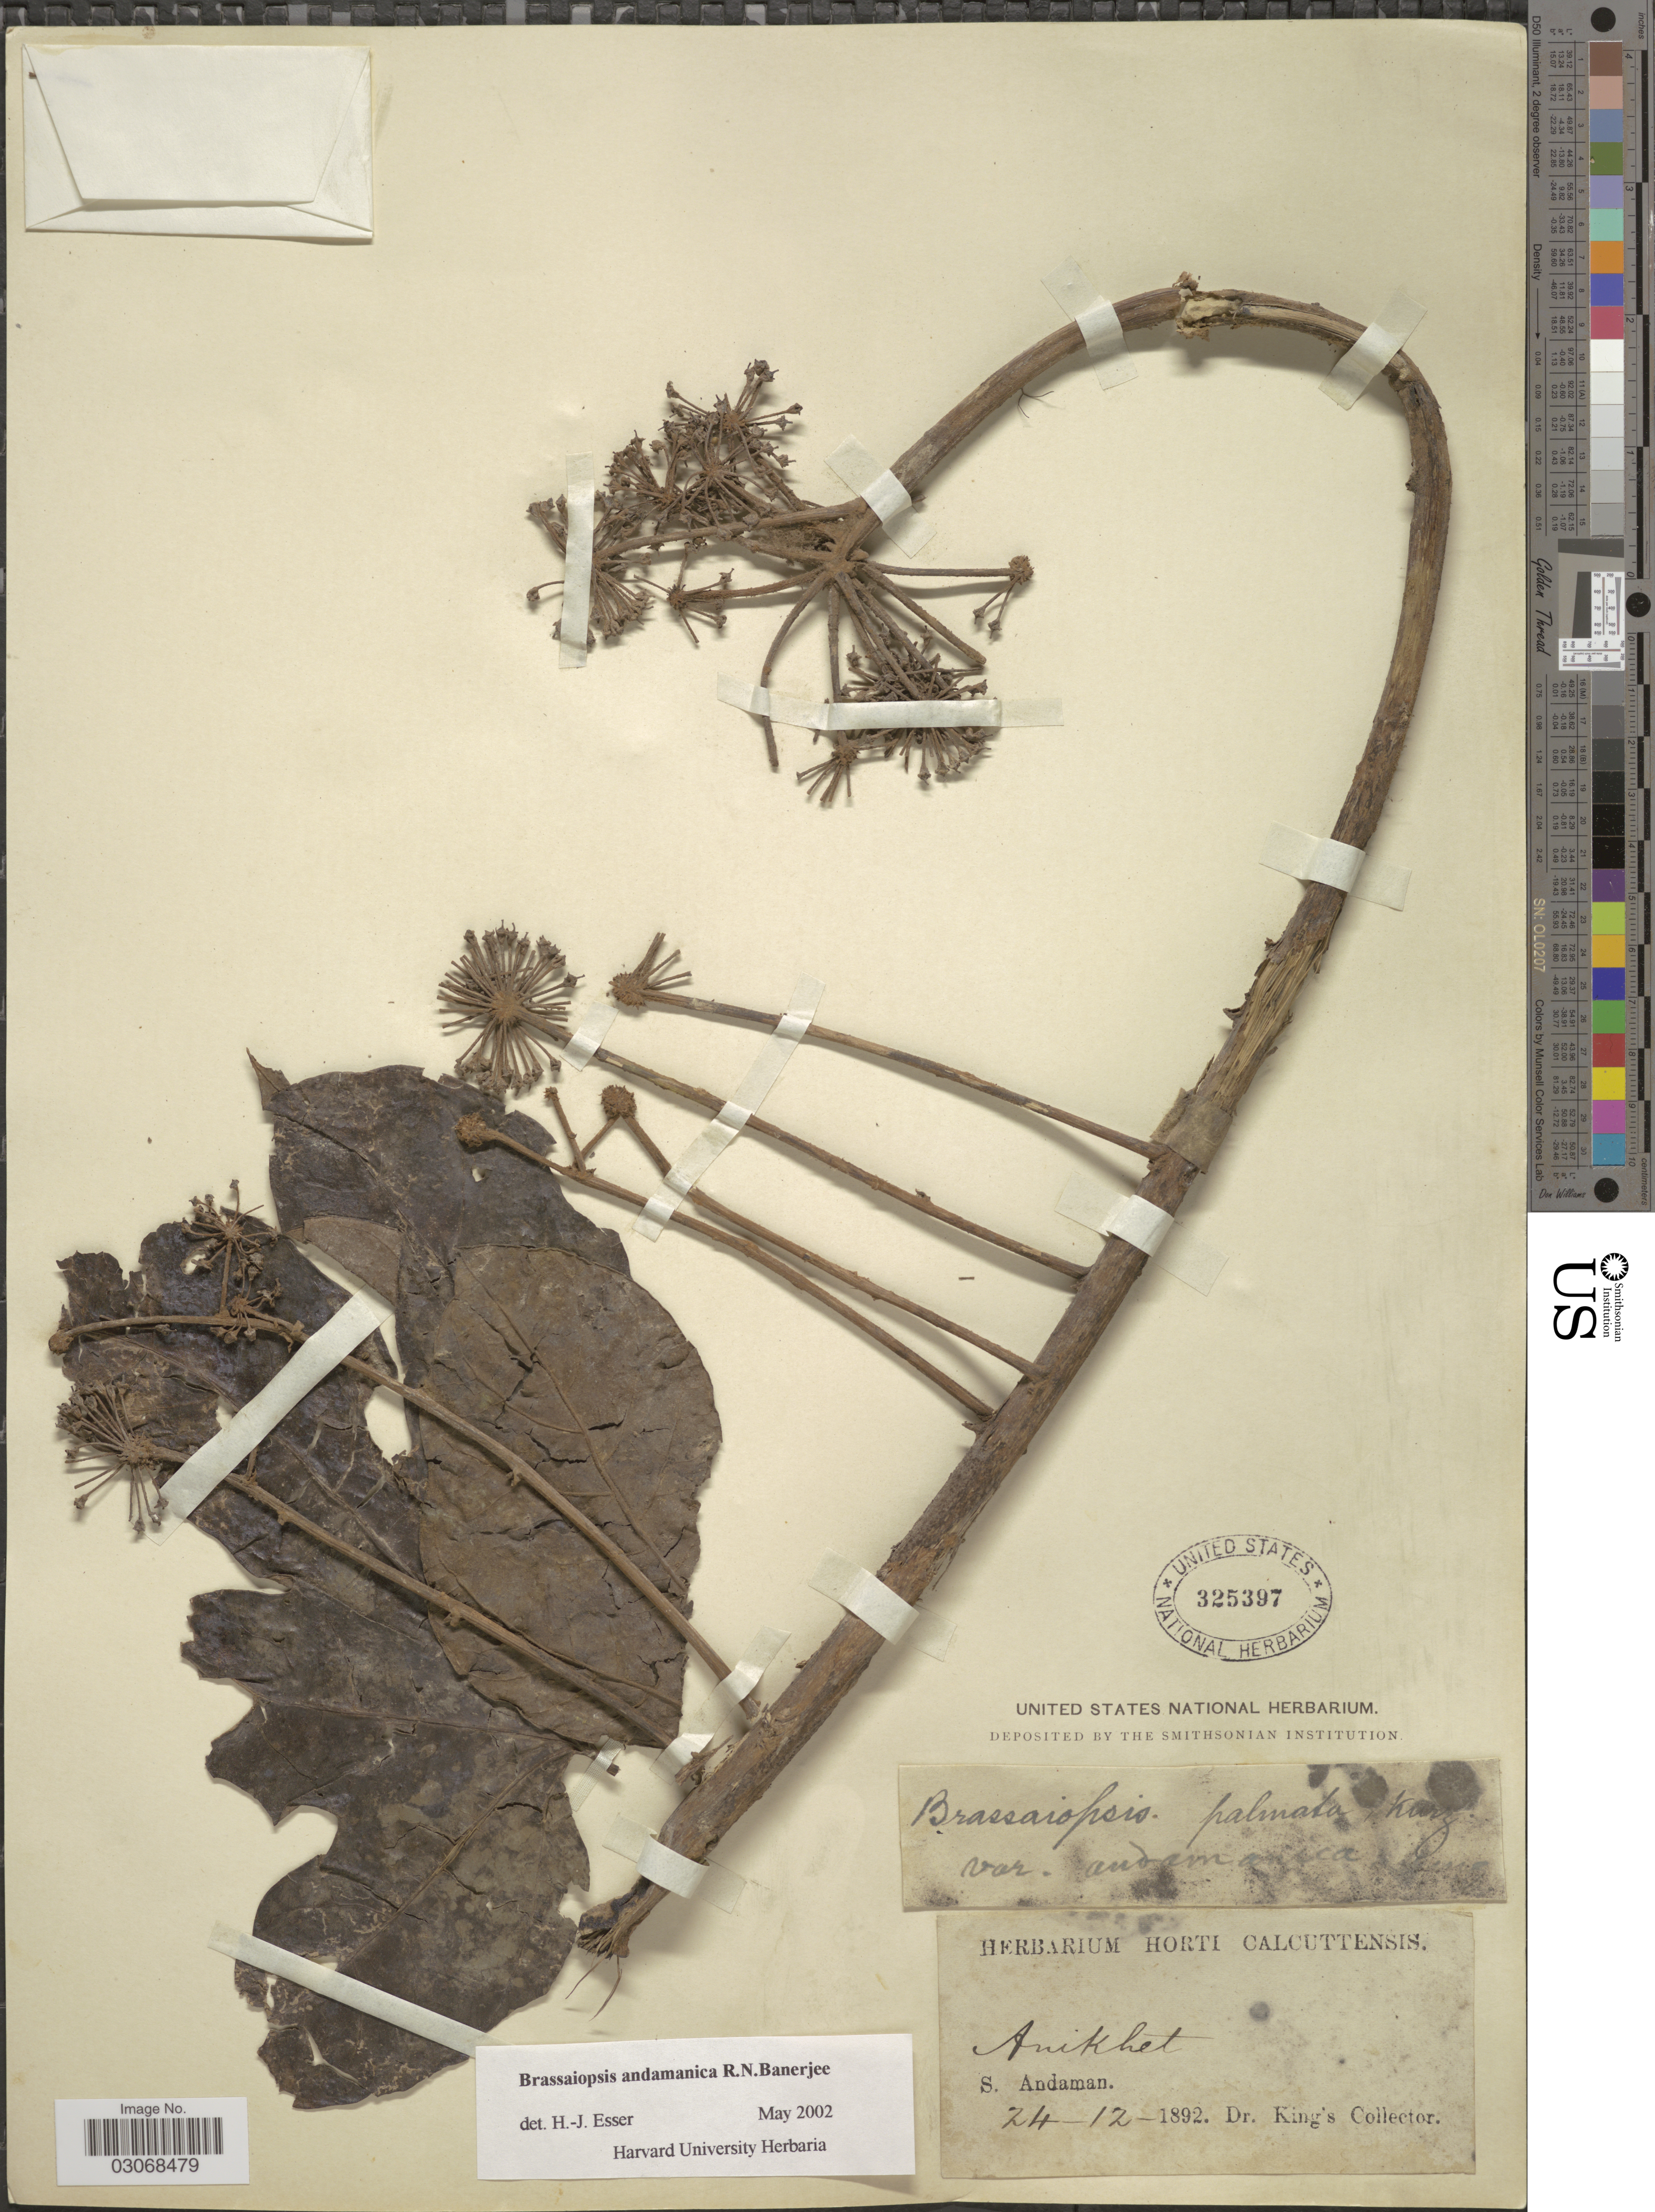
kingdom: Plantae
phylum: Tracheophyta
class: Magnoliopsida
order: Apiales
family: Araliaceae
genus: Brassaiopsis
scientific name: Brassaiopsis andamanica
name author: R. N. Banerjee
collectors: Dr. King's collector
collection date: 1892-12-24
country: India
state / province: Andaman and Nicobar Islands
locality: S. Andaman, Anikhet.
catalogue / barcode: US 325397